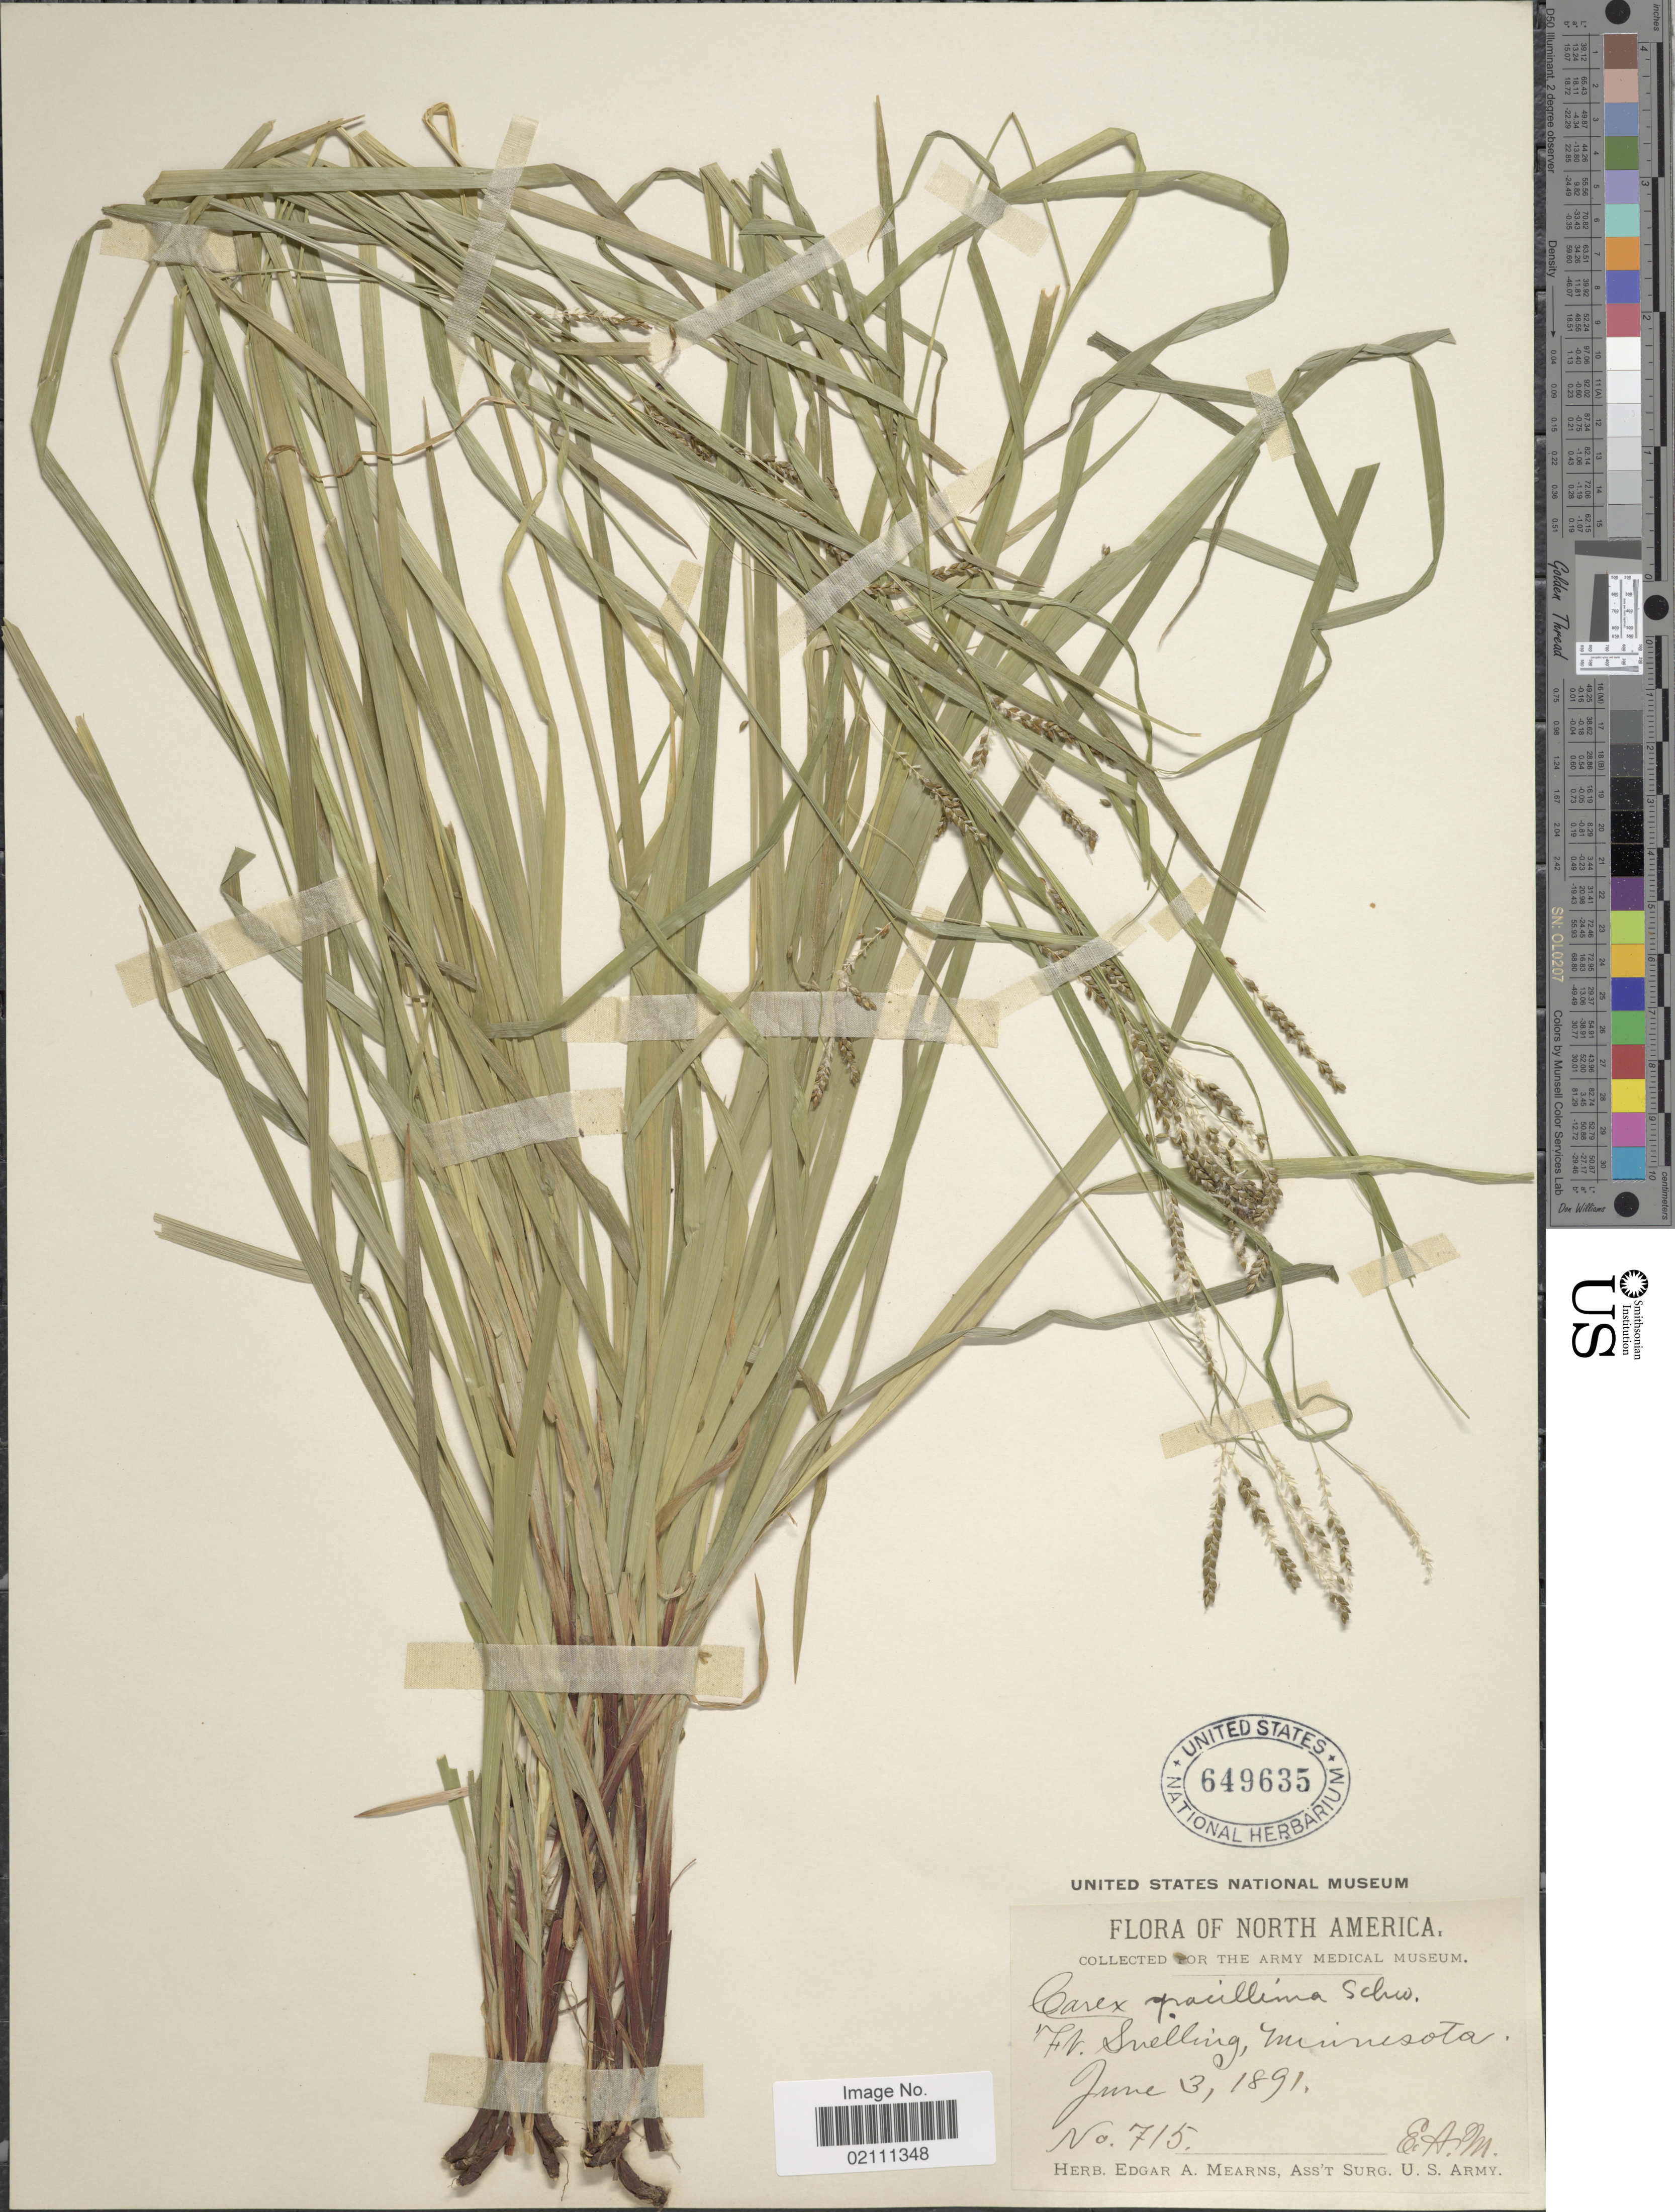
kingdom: Plantae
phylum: Tracheophyta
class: Liliopsida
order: Poales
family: Cyperaceae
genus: Carex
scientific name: Carex gracillima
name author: Schwein.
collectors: E. A. Mearns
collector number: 715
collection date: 1891-06-03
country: United States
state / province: Minnesota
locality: Ft. Snelling.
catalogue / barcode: US 649635